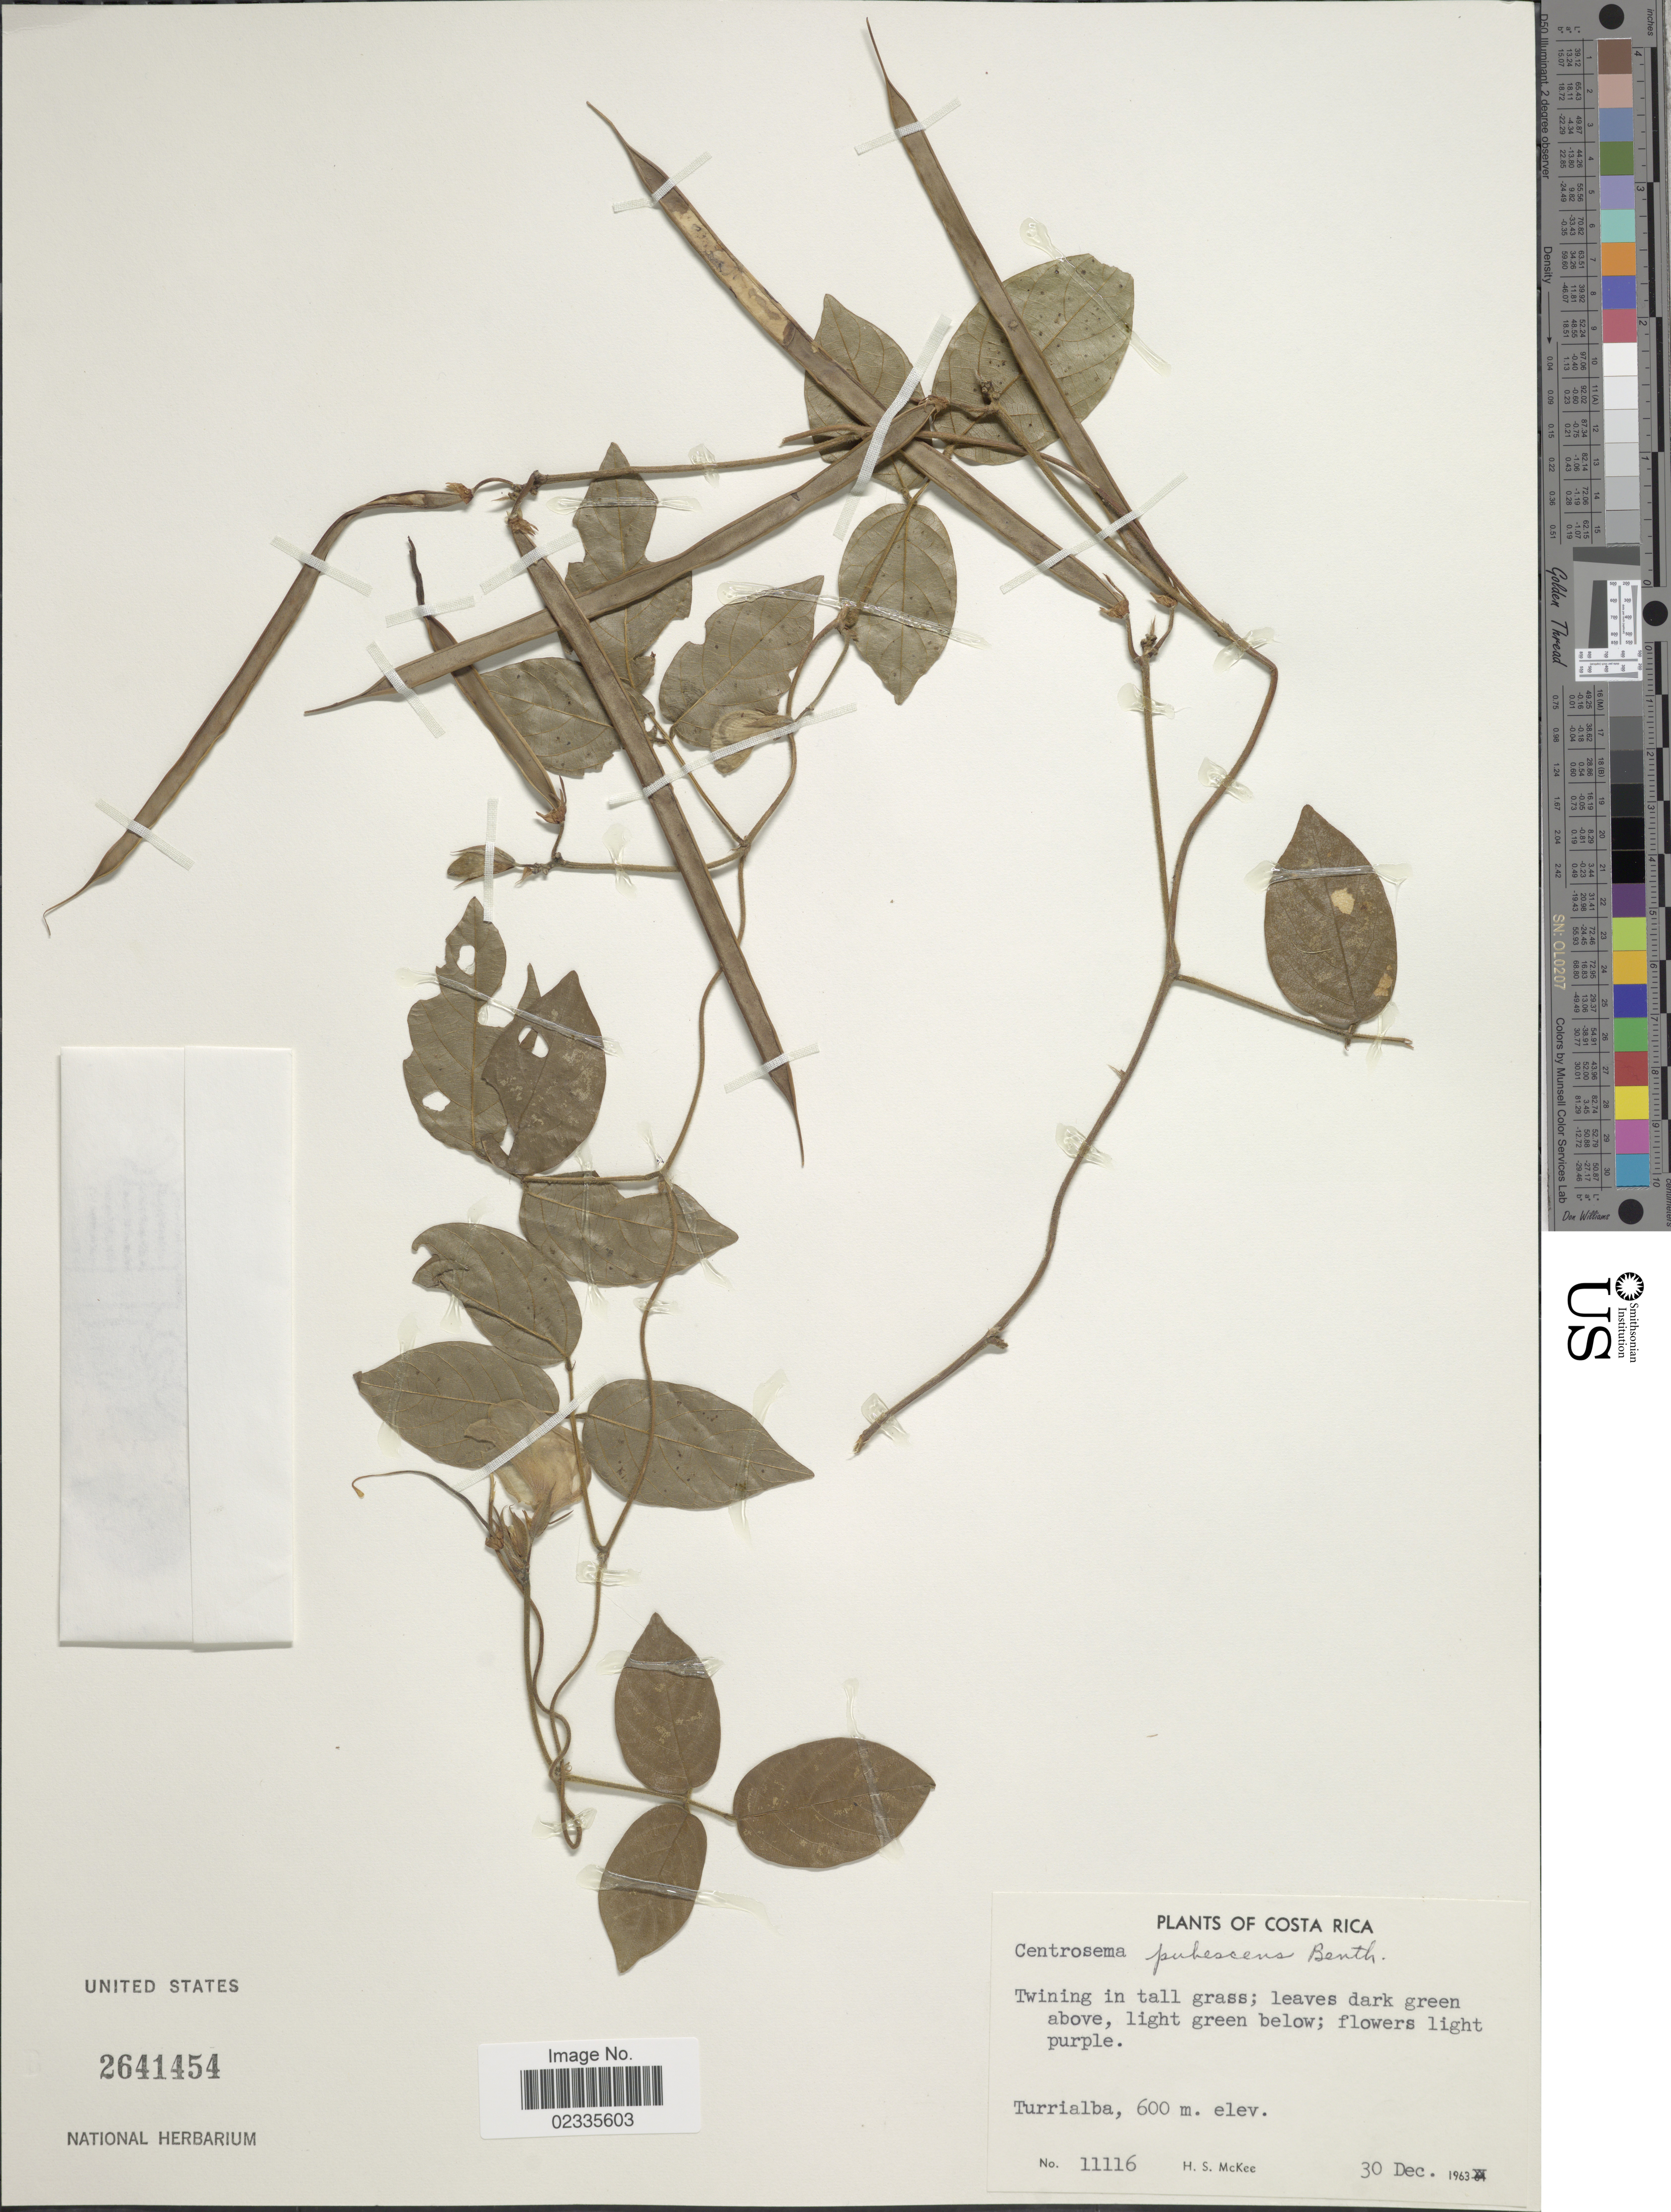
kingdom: Plantae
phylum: Tracheophyta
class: Magnoliopsida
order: Fabales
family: Fabaceae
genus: Centrosema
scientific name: Centrosema pubescens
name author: Benth.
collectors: H. S. McKee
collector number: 11116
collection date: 1963-12-30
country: Costa Rica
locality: Turrialba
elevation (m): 600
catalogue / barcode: US 2641454